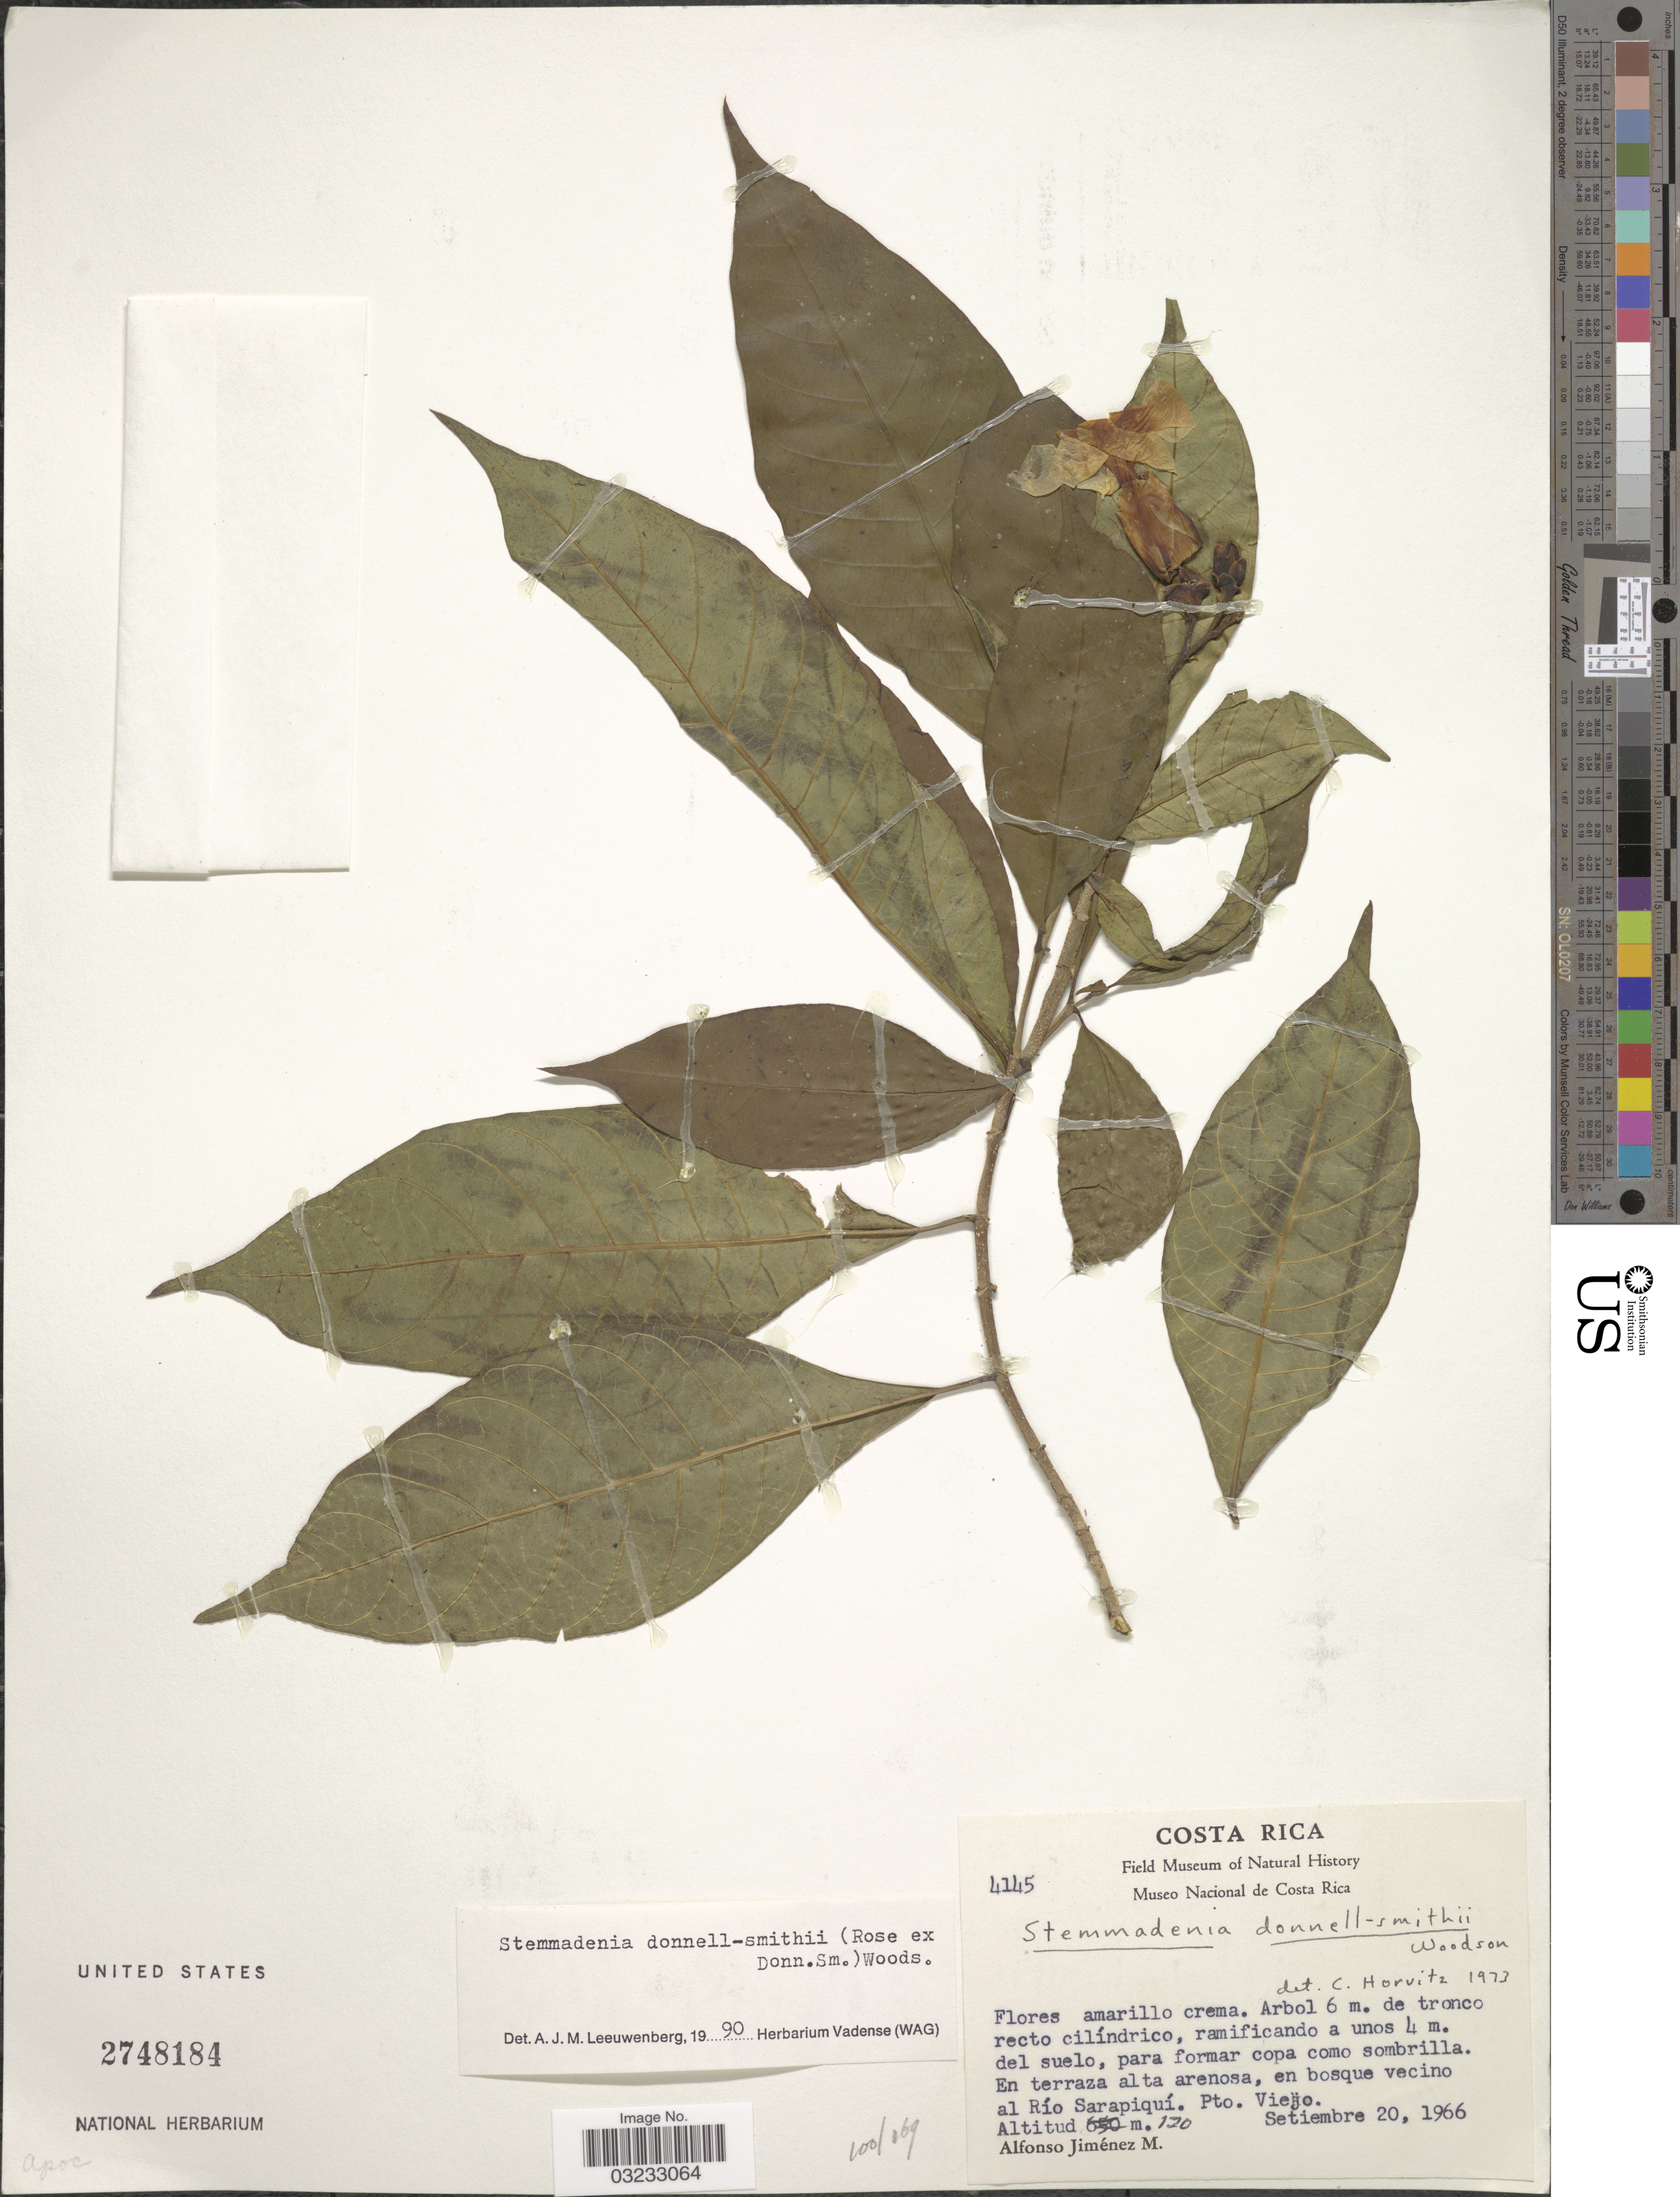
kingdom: Plantae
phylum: Tracheophyta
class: Magnoliopsida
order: Gentianales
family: Apocynaceae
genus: Stemmadenia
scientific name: Stemmadenia donnell-smithii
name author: (Rose ex Donn. Sm.) Woodson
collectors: A. Jimenez M.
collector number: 4145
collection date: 1966-09-20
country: Costa Rica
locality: En terraza alta arenosa, en bosque vecino al Río Sarapiquí. Pto. Viejo.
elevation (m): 120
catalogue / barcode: US 2748184